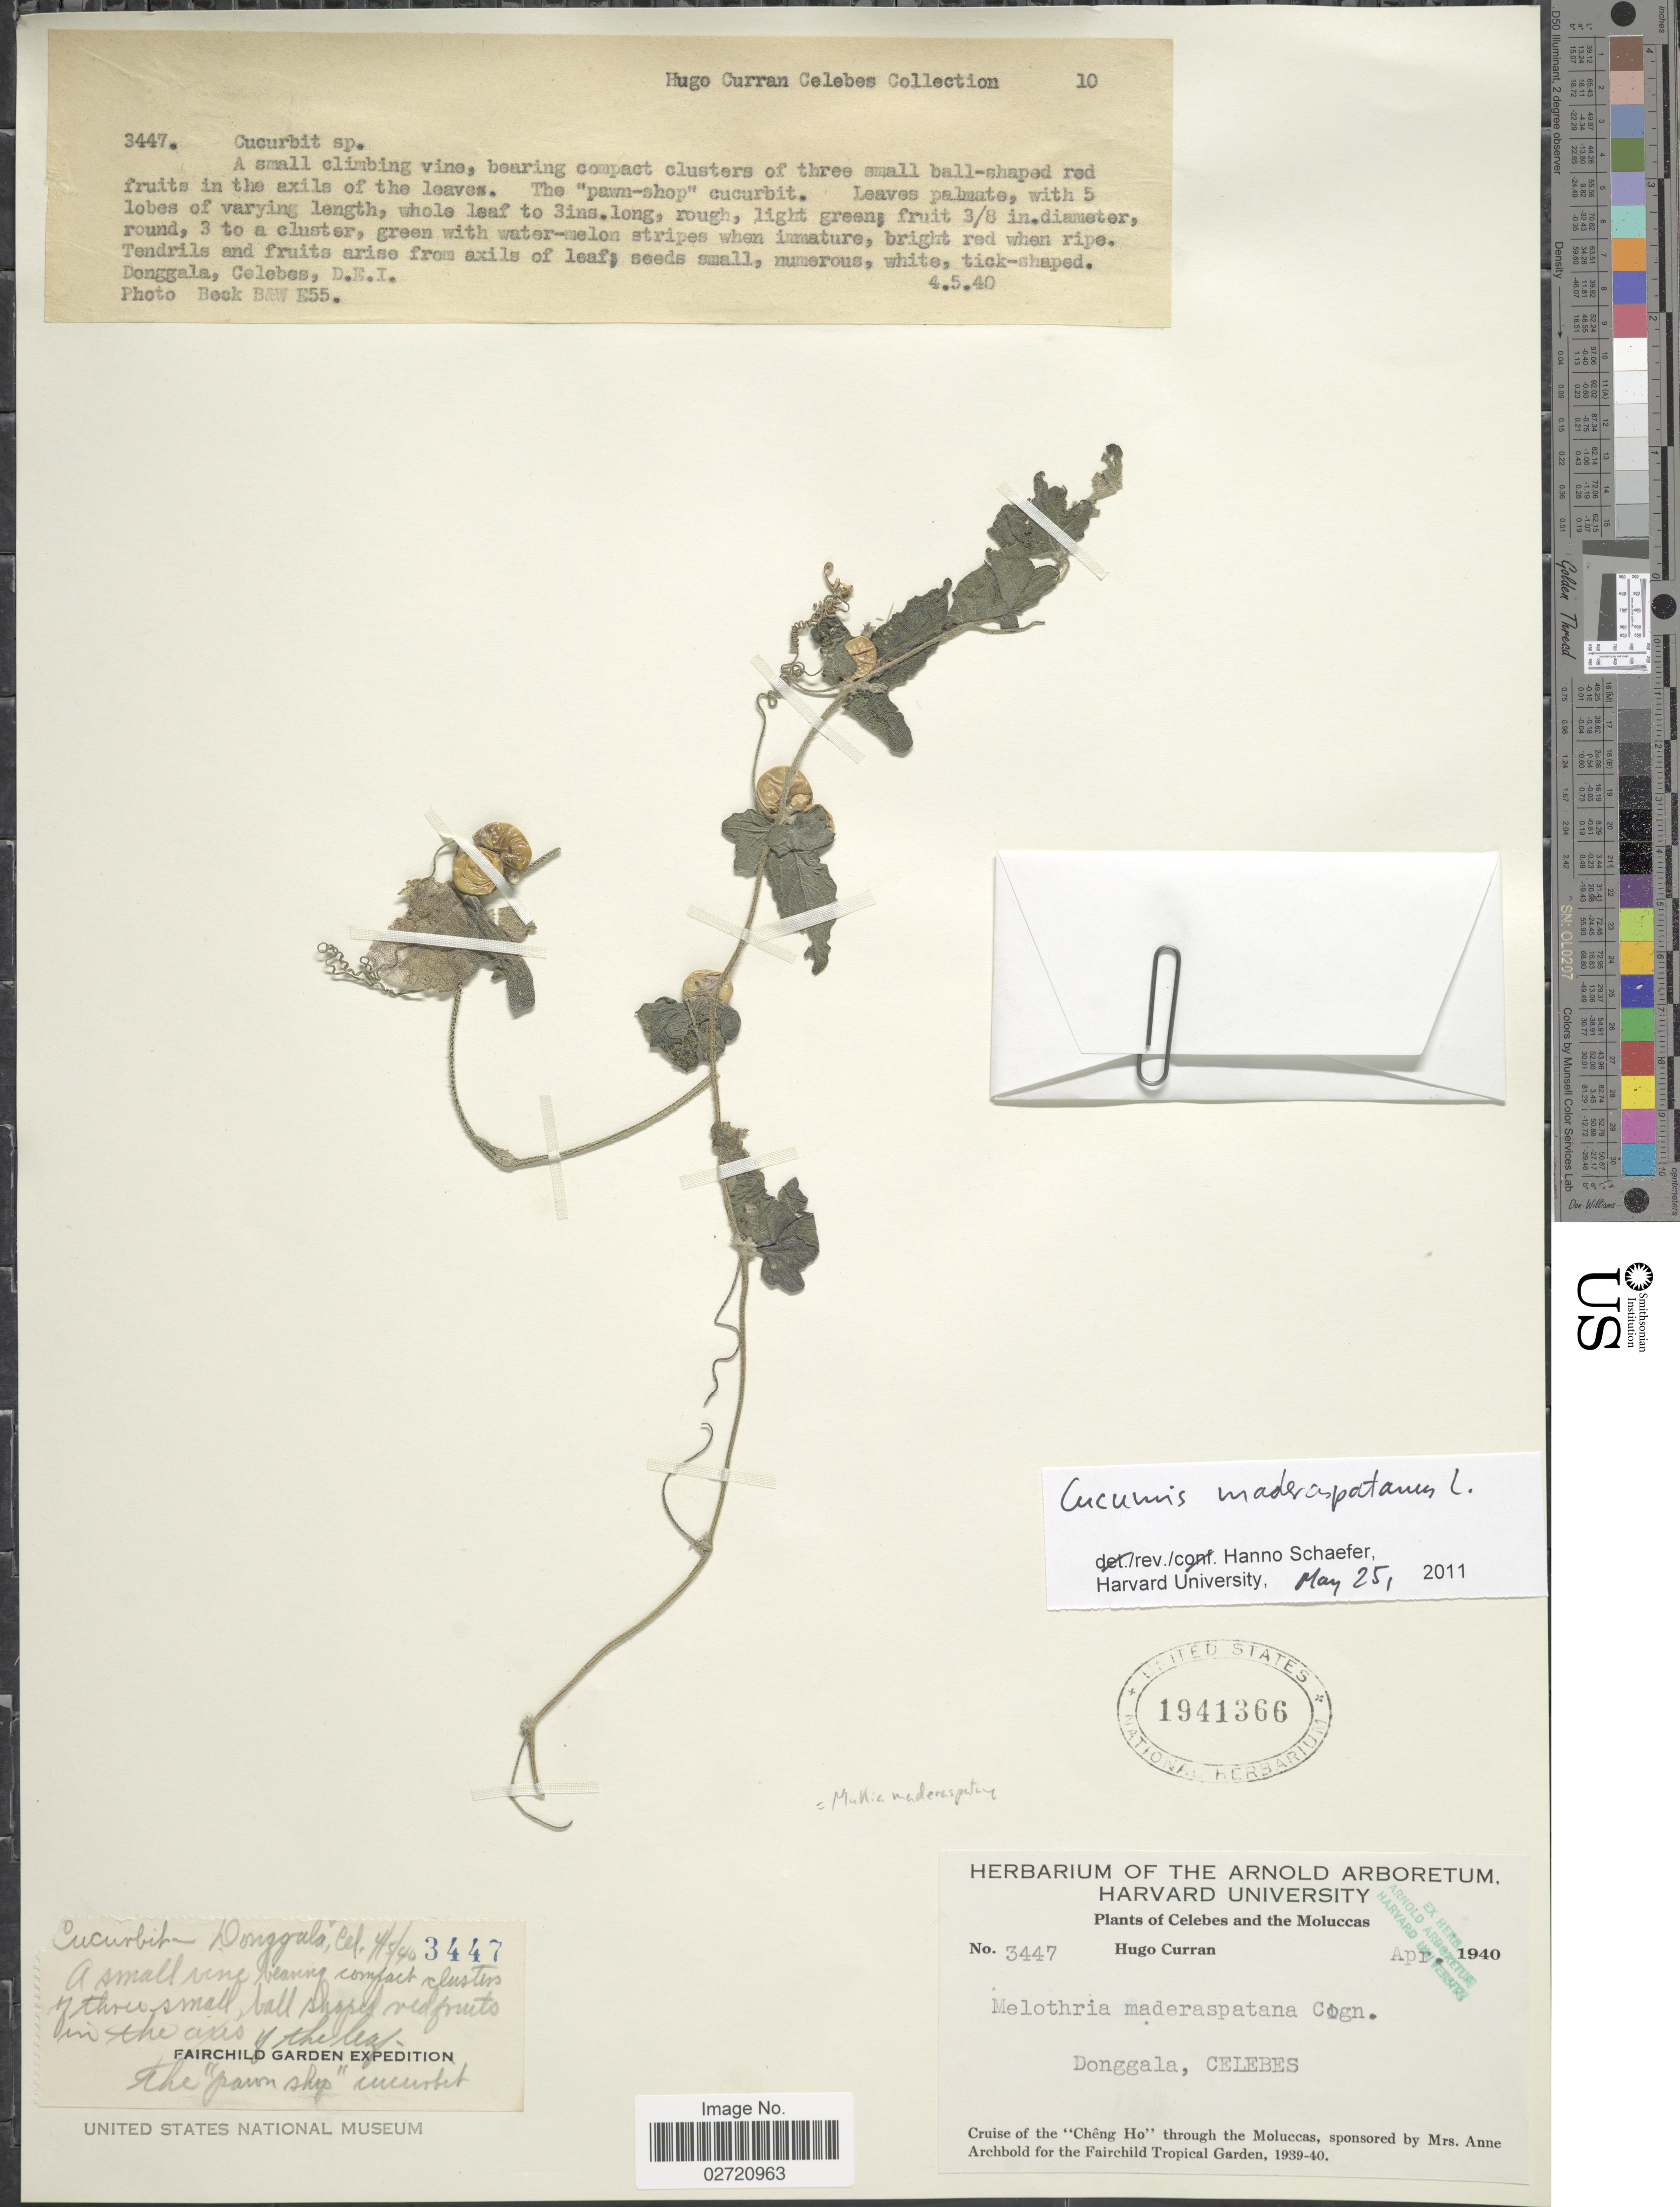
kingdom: Plantae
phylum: Tracheophyta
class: Magnoliopsida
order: Cucurbitales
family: Cucurbitaceae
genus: Cucumis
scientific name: Cucumis maderaspatanus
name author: L.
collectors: H. Curran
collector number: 3447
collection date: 1940-04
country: Indonesia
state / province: Sulawesi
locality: Donggala, Moluccas. Celebes, D. E. I.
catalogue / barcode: US 1941366